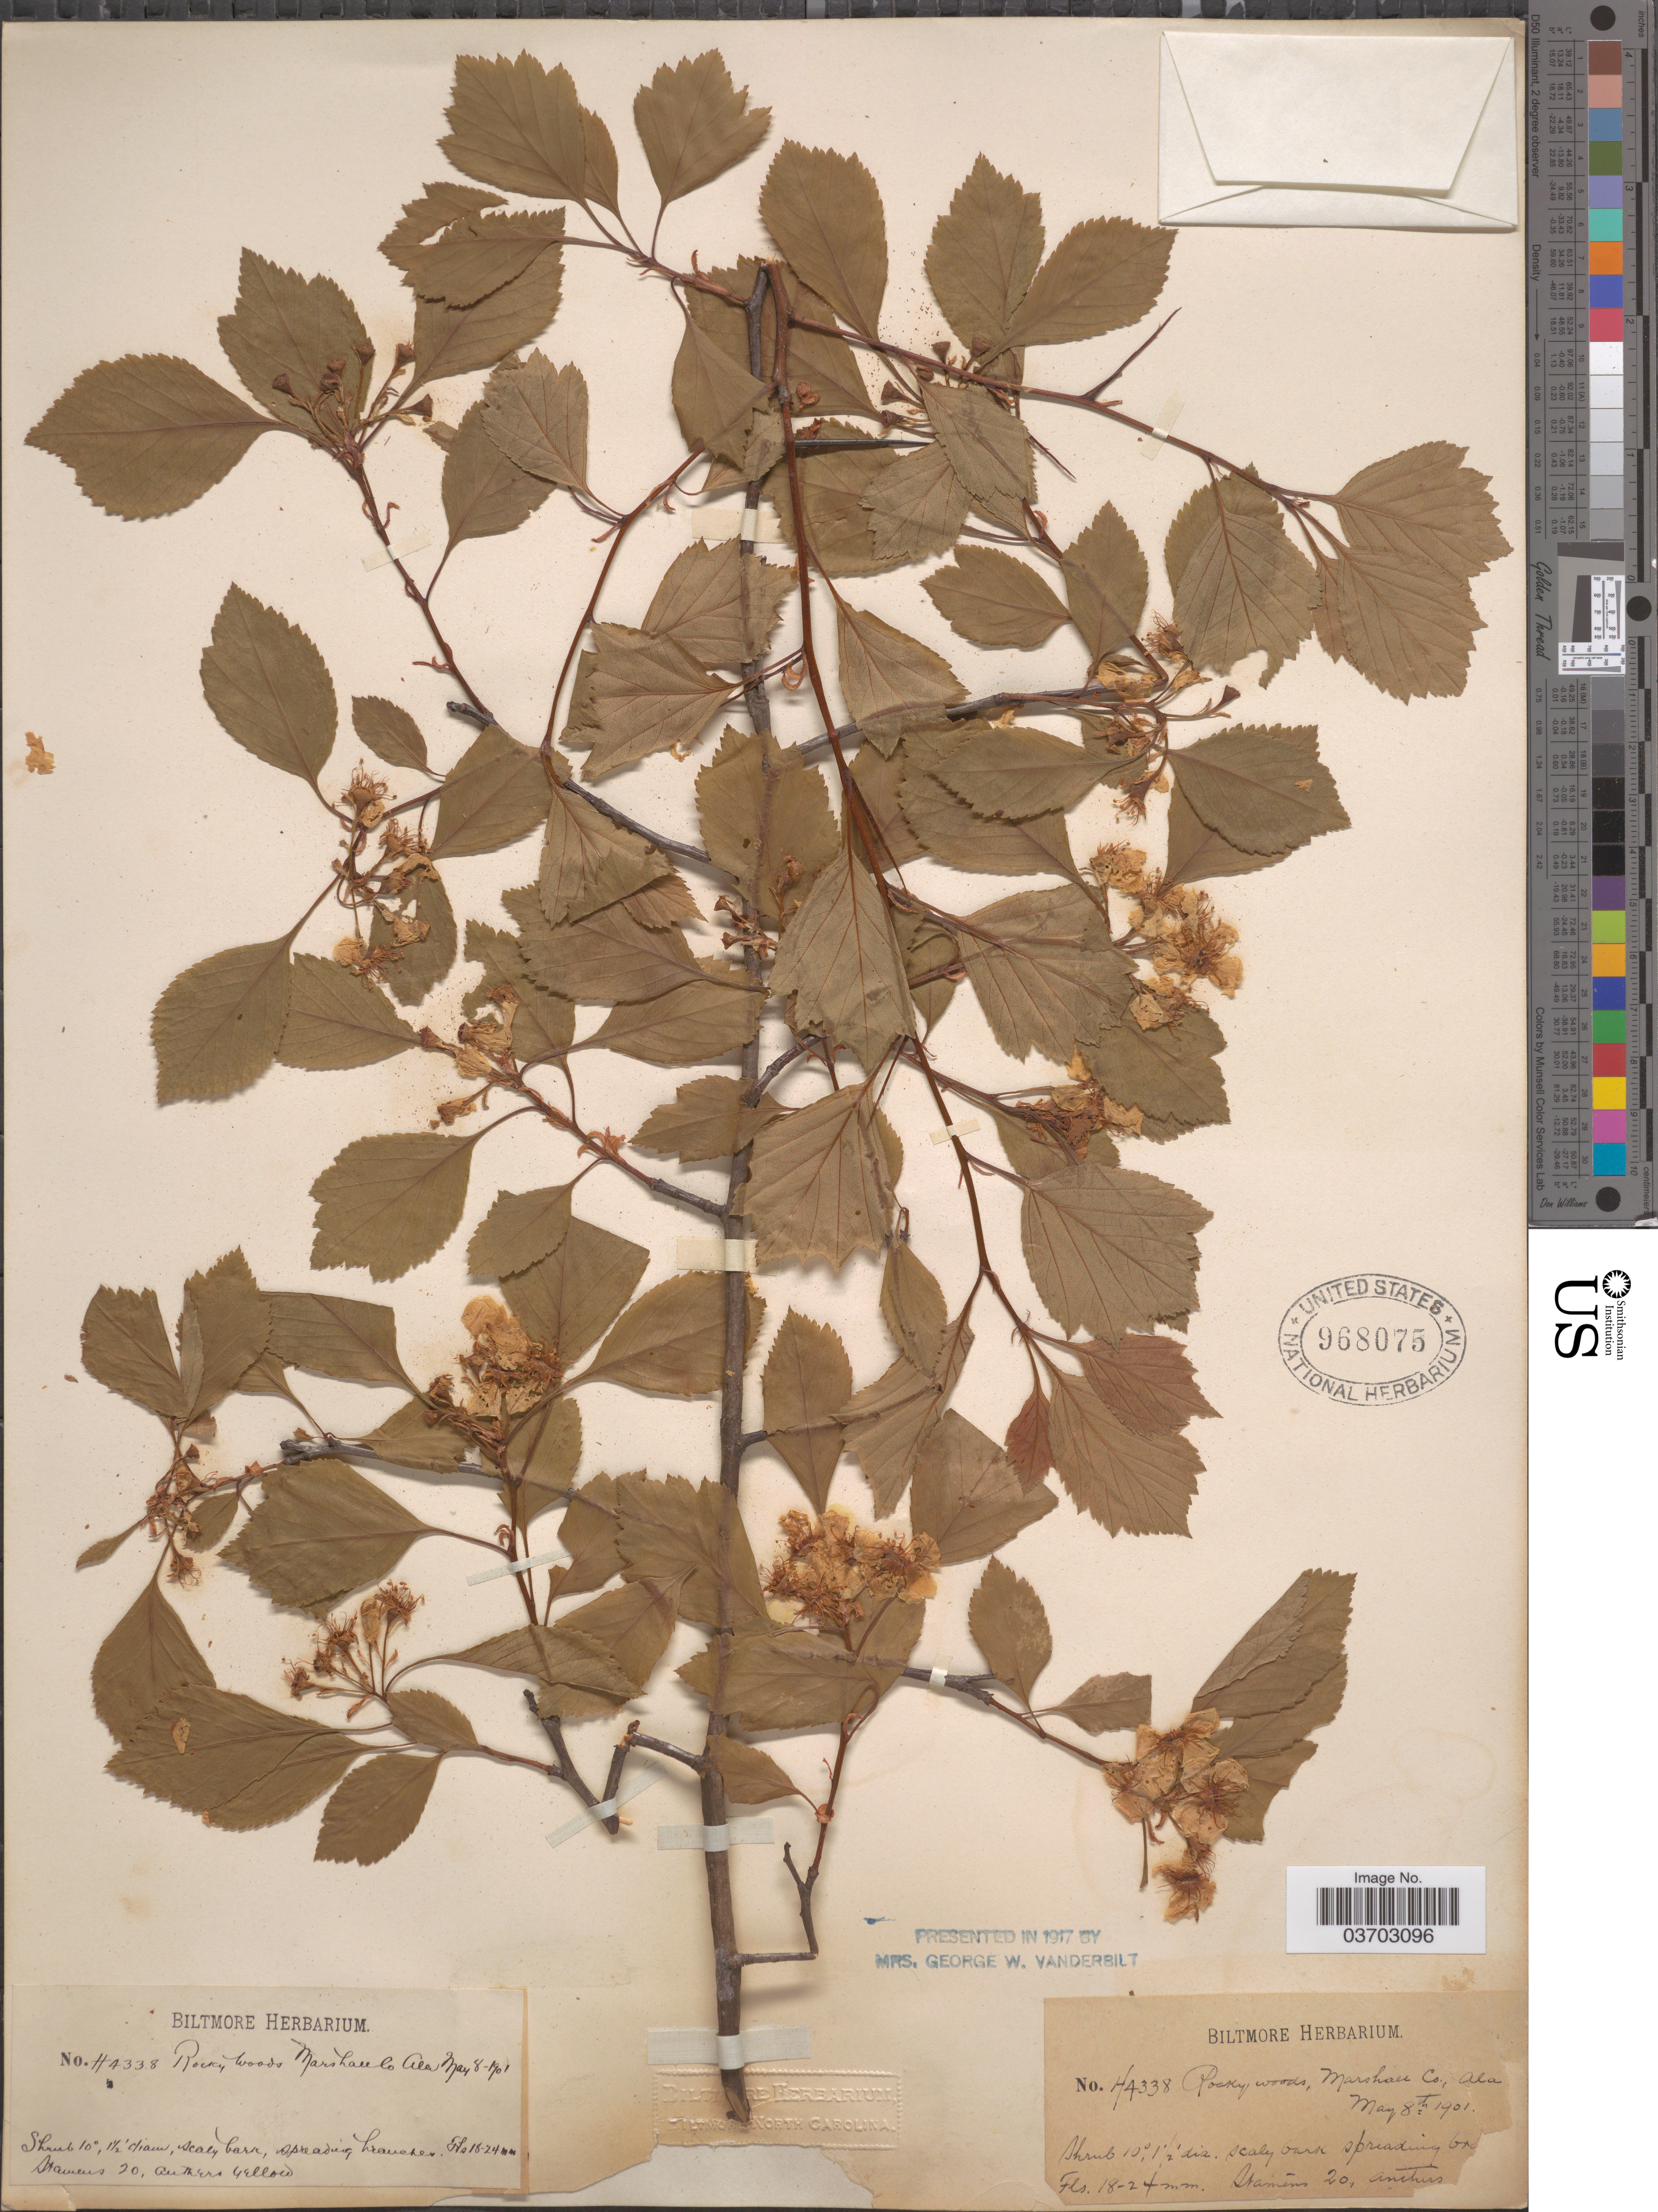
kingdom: Plantae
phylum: Tracheophyta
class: Magnoliopsida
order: Rosales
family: Rosaceae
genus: Crataegus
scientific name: Crataegus sp.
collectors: ex herb. Biltmore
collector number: H4338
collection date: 1901-05-08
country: United States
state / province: Alabama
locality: Marshall Co.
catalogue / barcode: US 968075